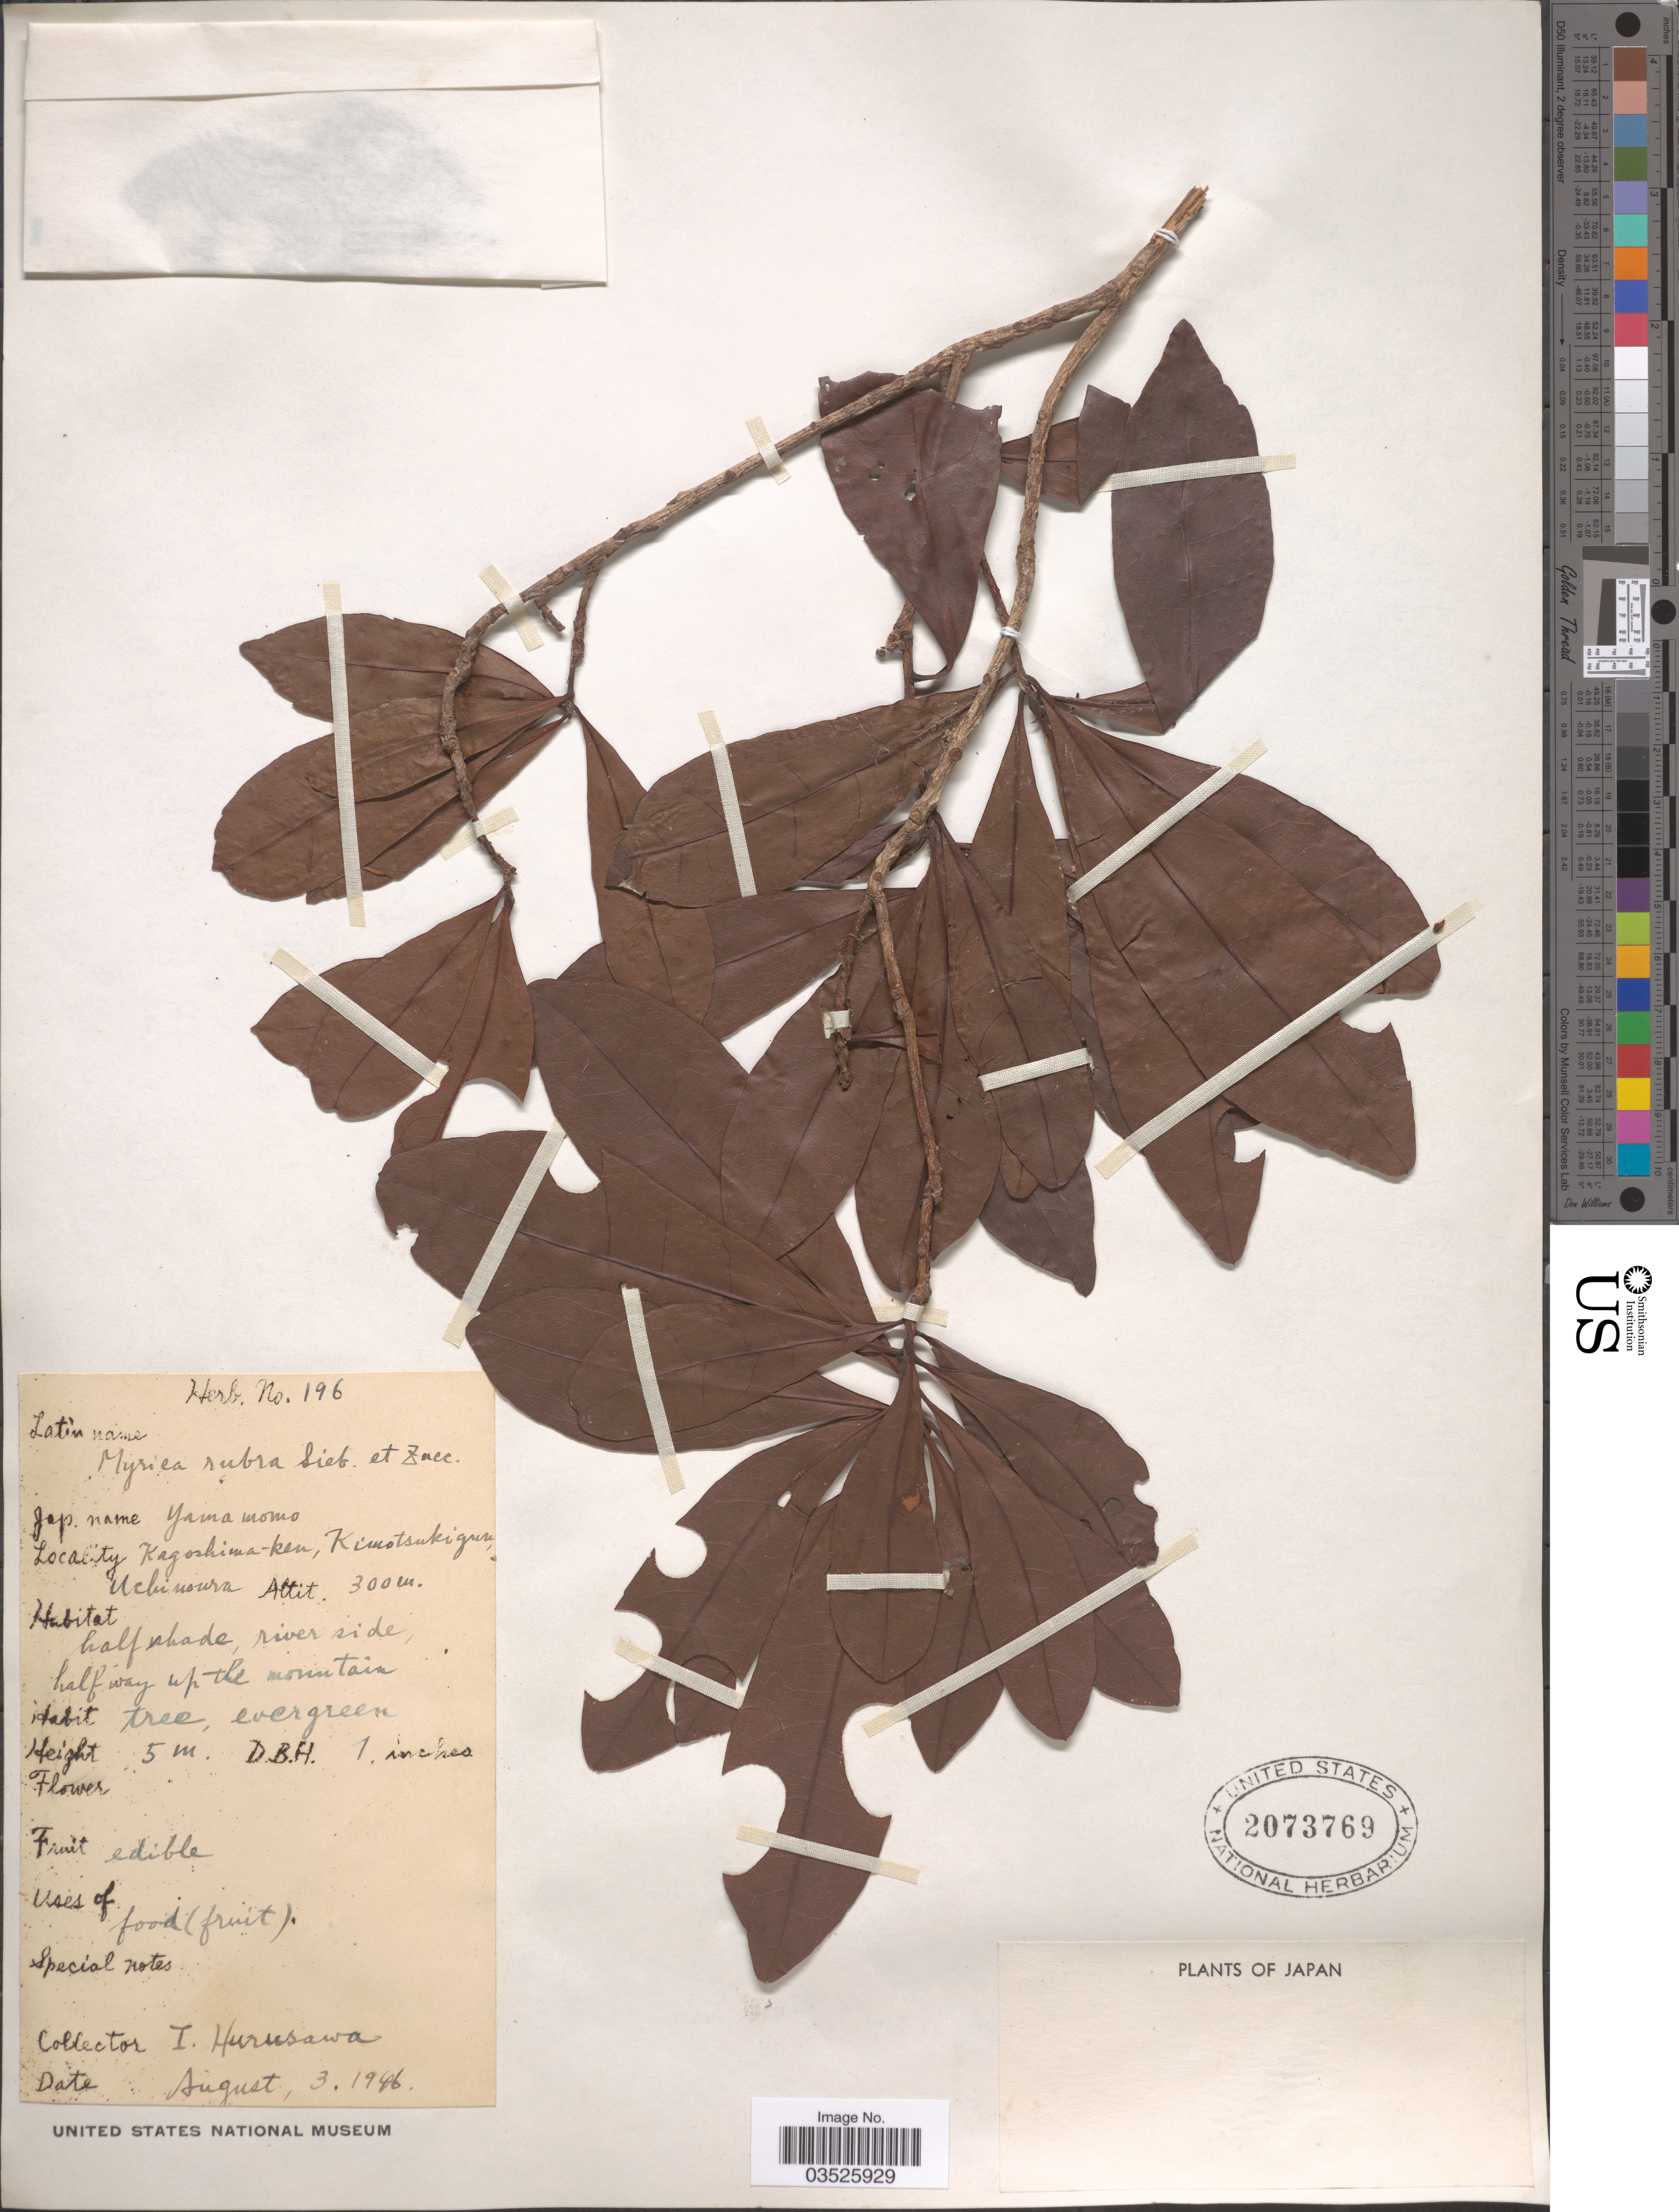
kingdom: Plantae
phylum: Tracheophyta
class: Magnoliopsida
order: Fagales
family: Myricaceae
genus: Morella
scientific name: Morella rubra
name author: Lour.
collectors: I. Hurusawa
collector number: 196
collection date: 1946-08-03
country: Japan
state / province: Kagosima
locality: Kagoshima-ken, Kimotsukigun, Uchinoura. Half shade, river side, half way up the mountain.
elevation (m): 300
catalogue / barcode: US 2073769